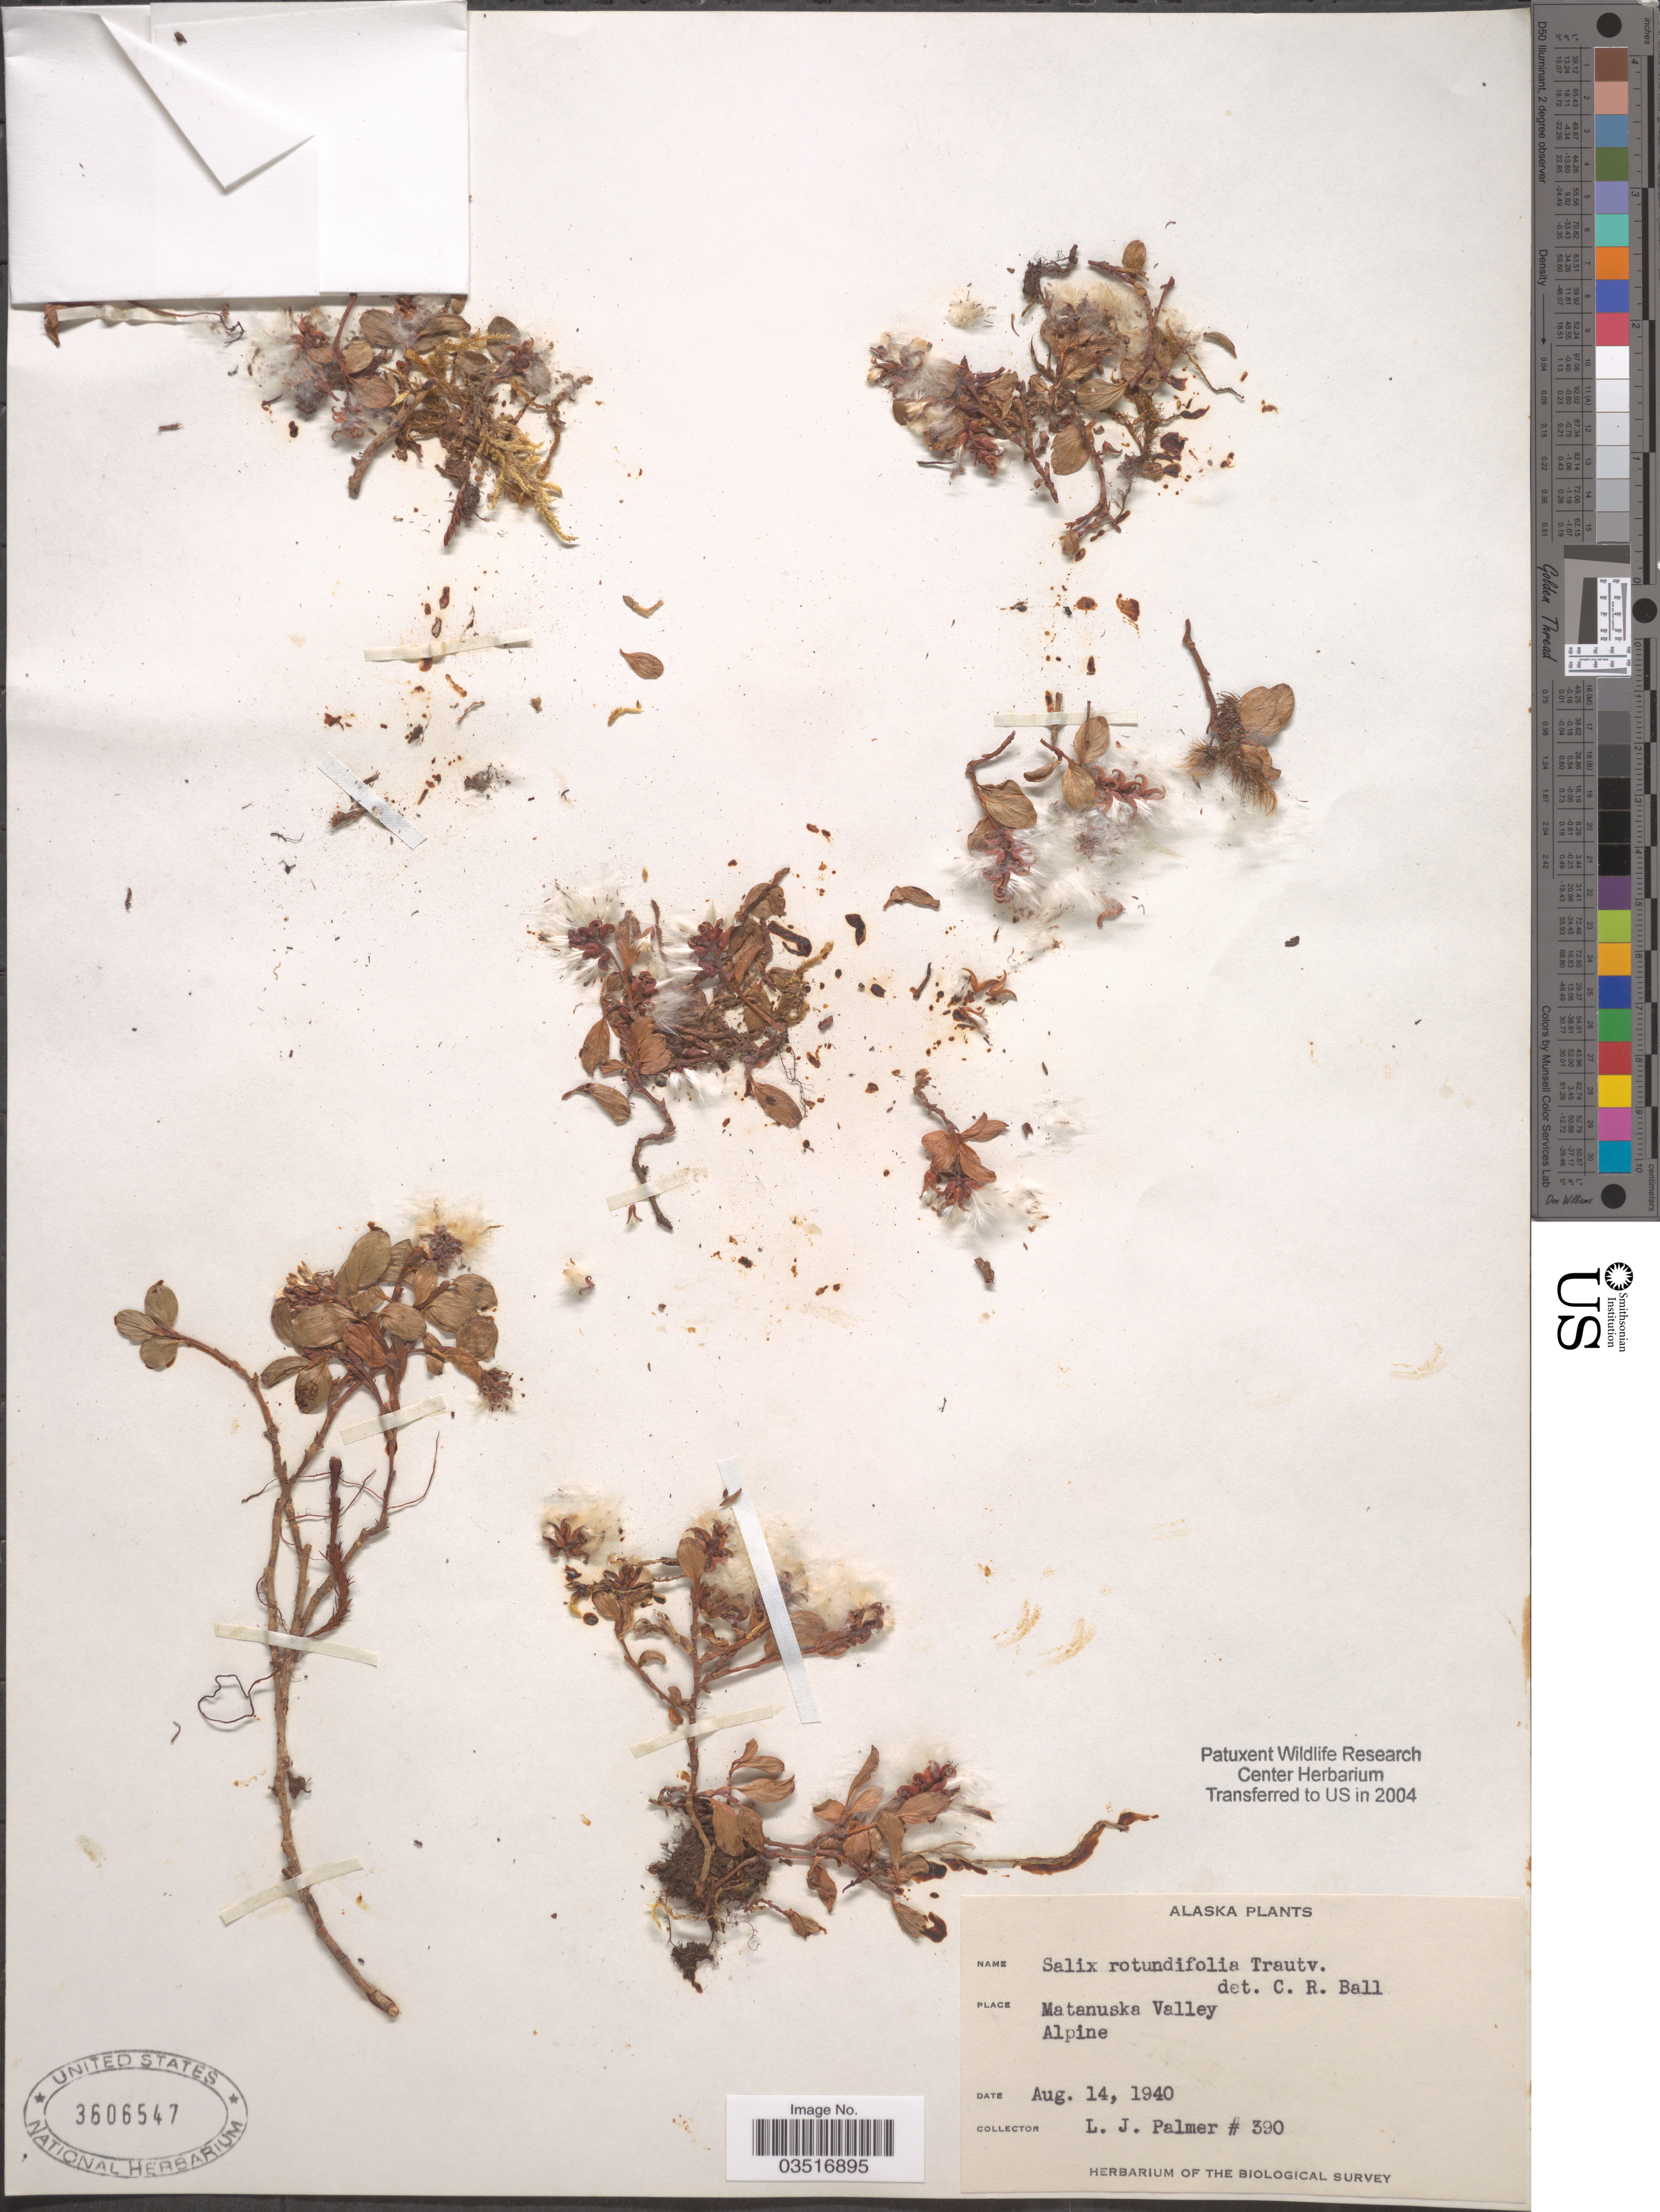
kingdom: Plantae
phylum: Tracheophyta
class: Magnoliopsida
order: Malpighiales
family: Salicaceae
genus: Salix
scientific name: Salix rotundifolia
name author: Trautv.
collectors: L. J. Palmer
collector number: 390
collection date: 1940-08-14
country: United States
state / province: Alaska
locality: Matanuska Valley, Alpine.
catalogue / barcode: US 3606547